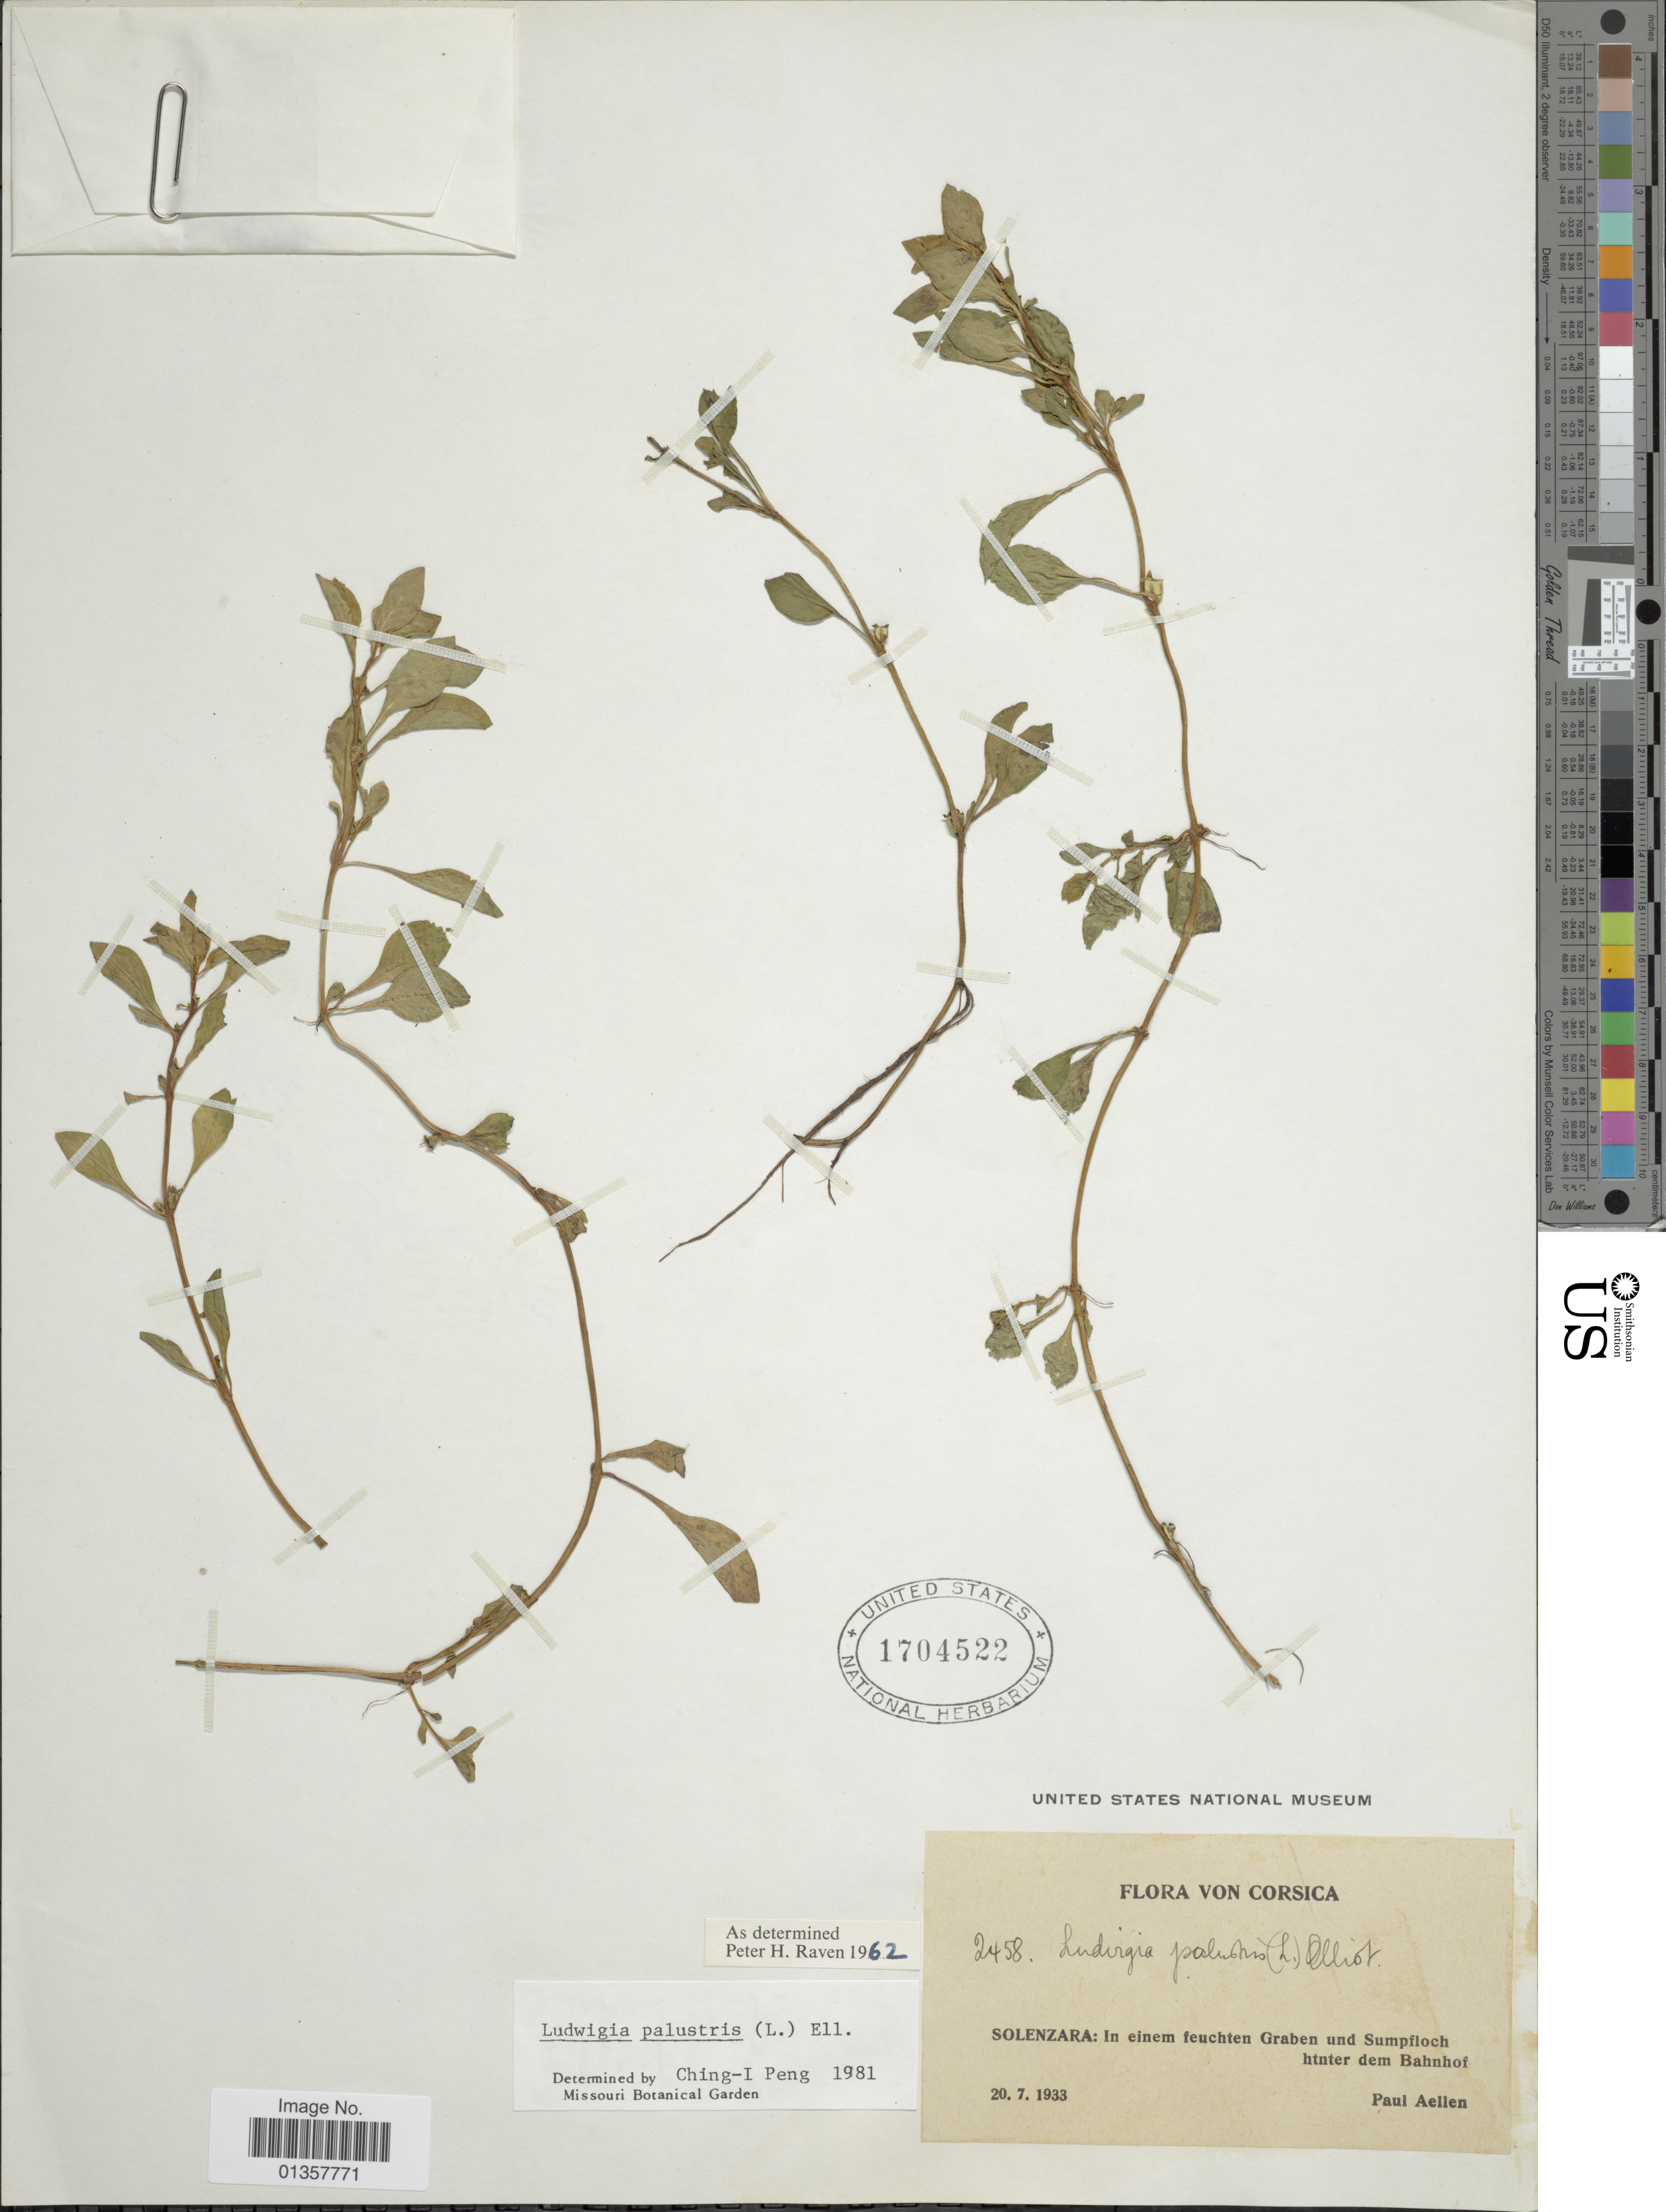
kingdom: Plantae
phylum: Tracheophyta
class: Magnoliopsida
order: Myrtales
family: Onagraceae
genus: Ludwigia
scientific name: Ludwigia palustris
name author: (L.) Elliott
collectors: P. Aellen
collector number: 2458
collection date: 1933-07-20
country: France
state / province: Corsica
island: Corse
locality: Solenzara: In einem feuchten Graben und Sumpfloch hinter dem Bahnhof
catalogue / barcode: US 1704522